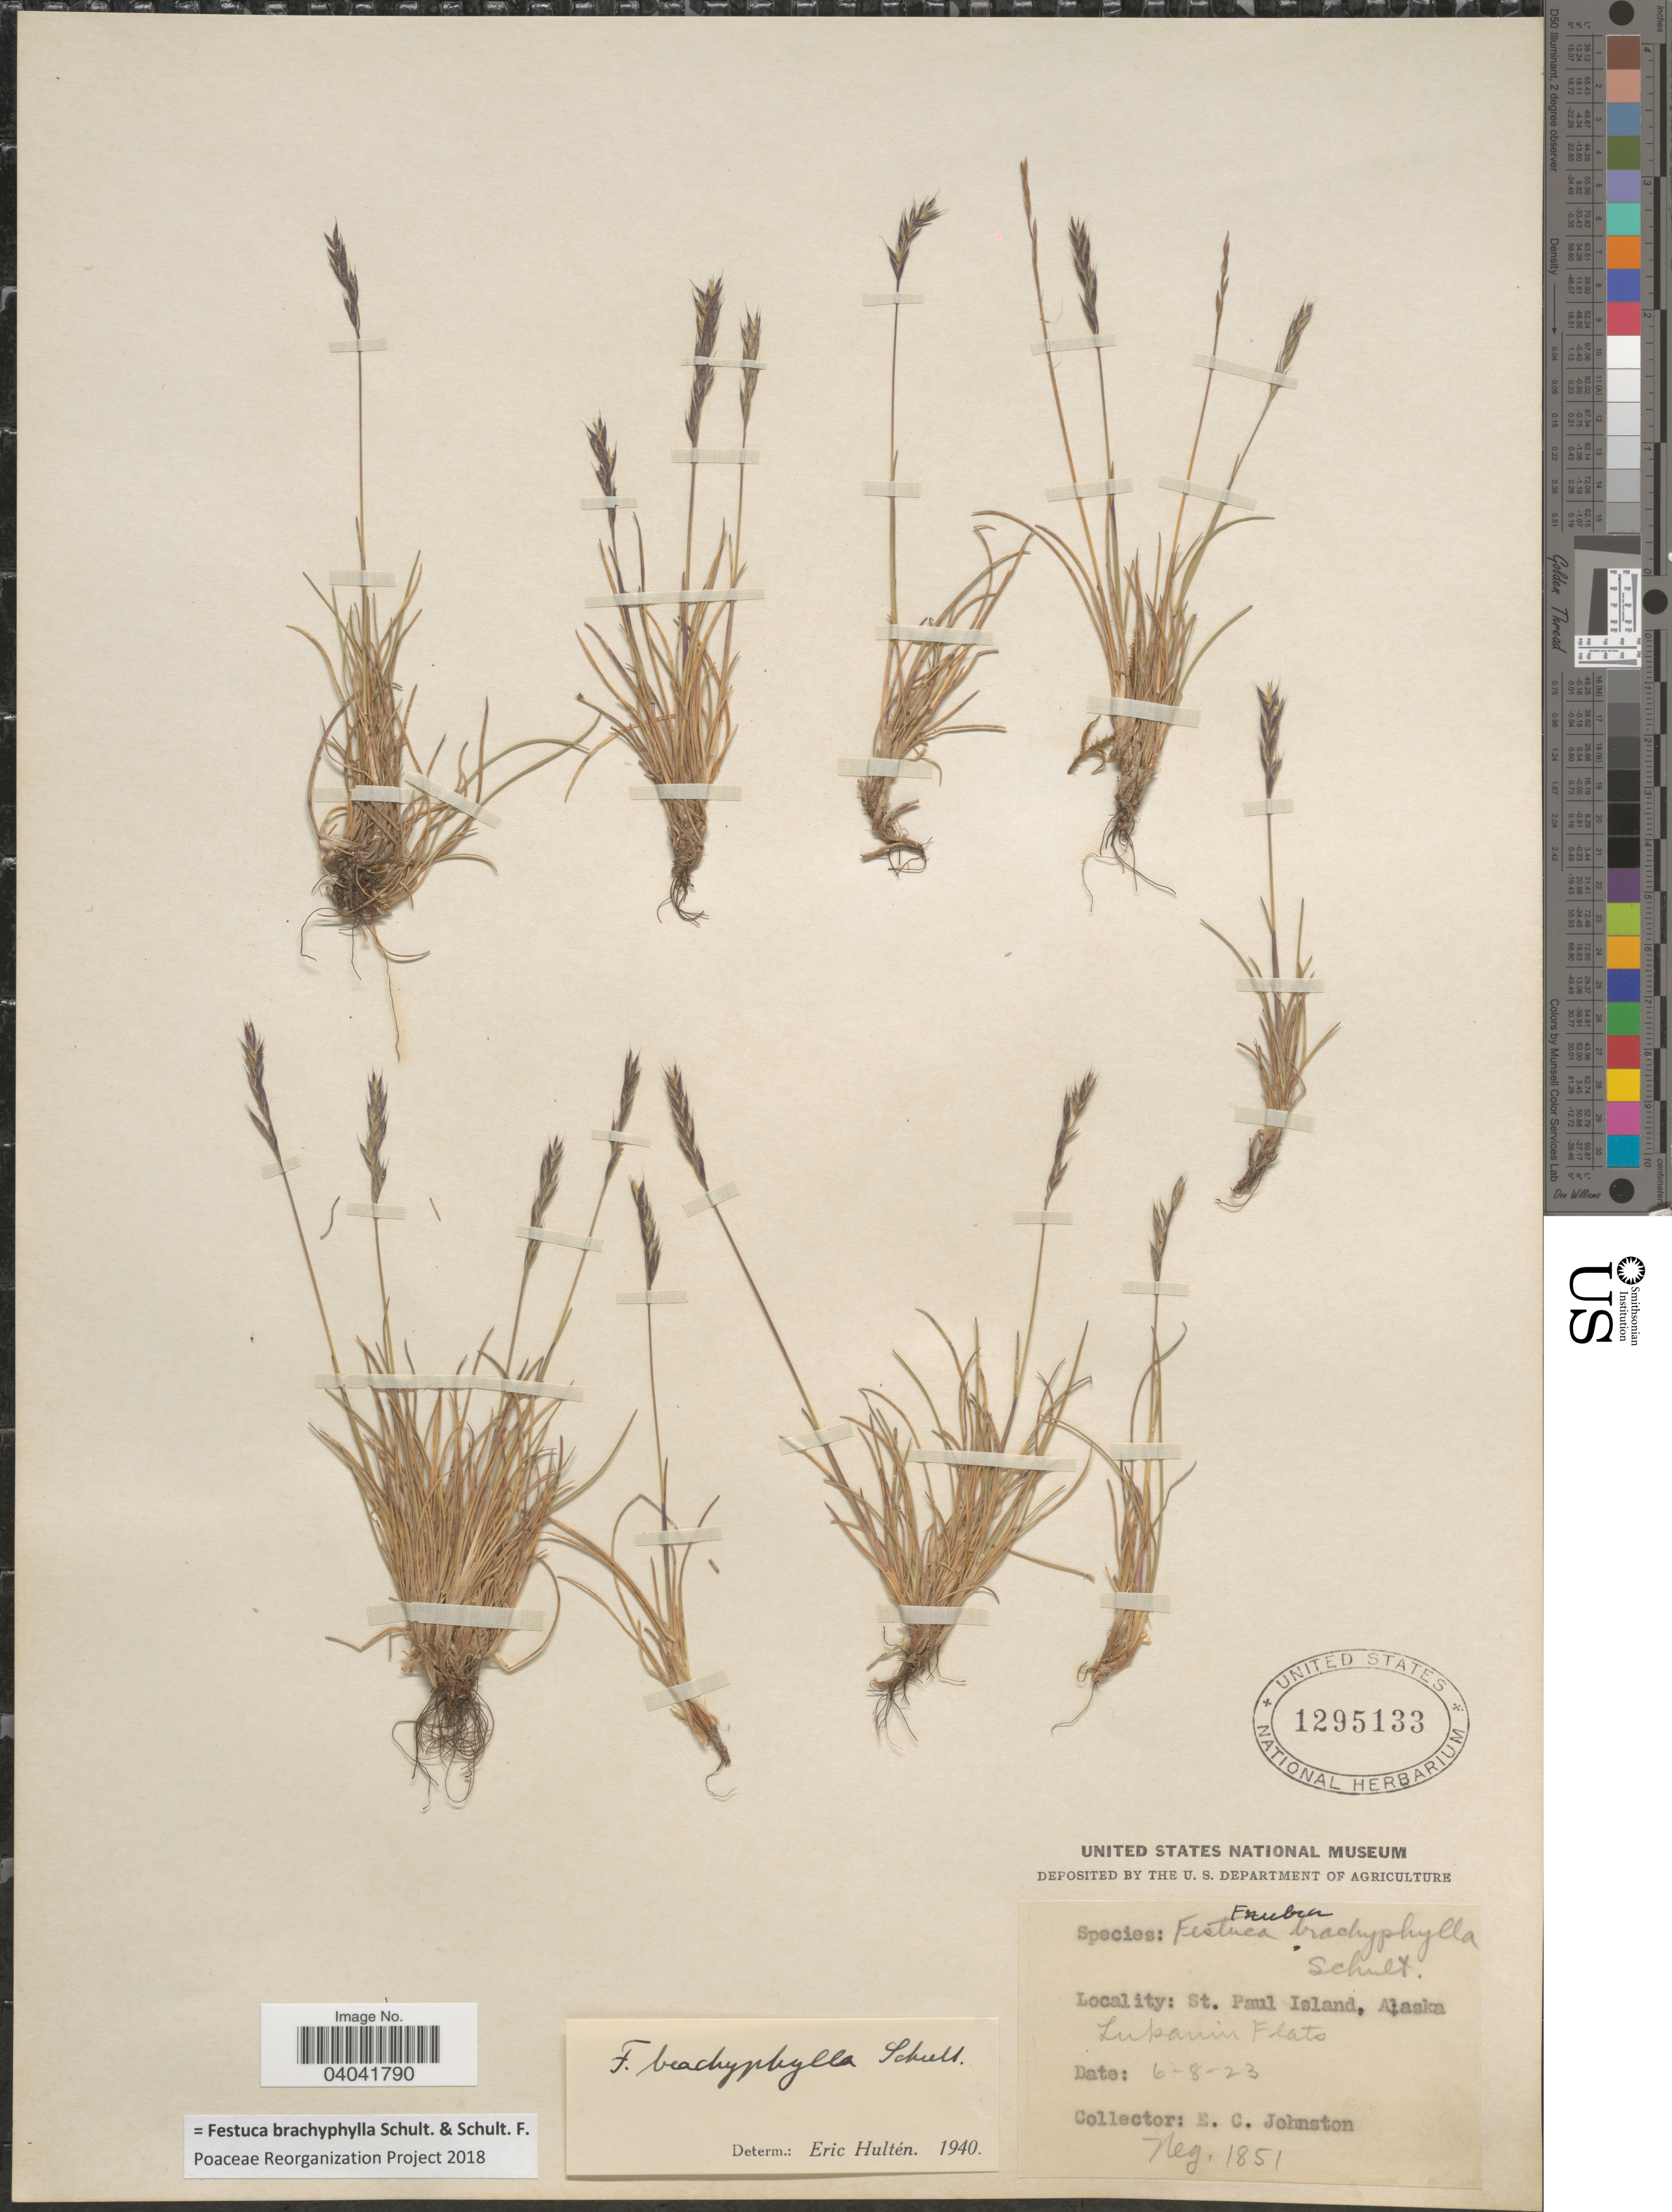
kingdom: Plantae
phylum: Tracheophyta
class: Liliopsida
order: Poales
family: Poaceae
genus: Festuca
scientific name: Festuca brachyphylla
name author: Schult. & Schult. f.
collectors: E. C. Johnston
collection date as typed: Transcribed d/m/y: 8/6/23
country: United States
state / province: Alaska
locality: St. Paul Island, Lukanin Flats.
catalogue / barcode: US 1295133